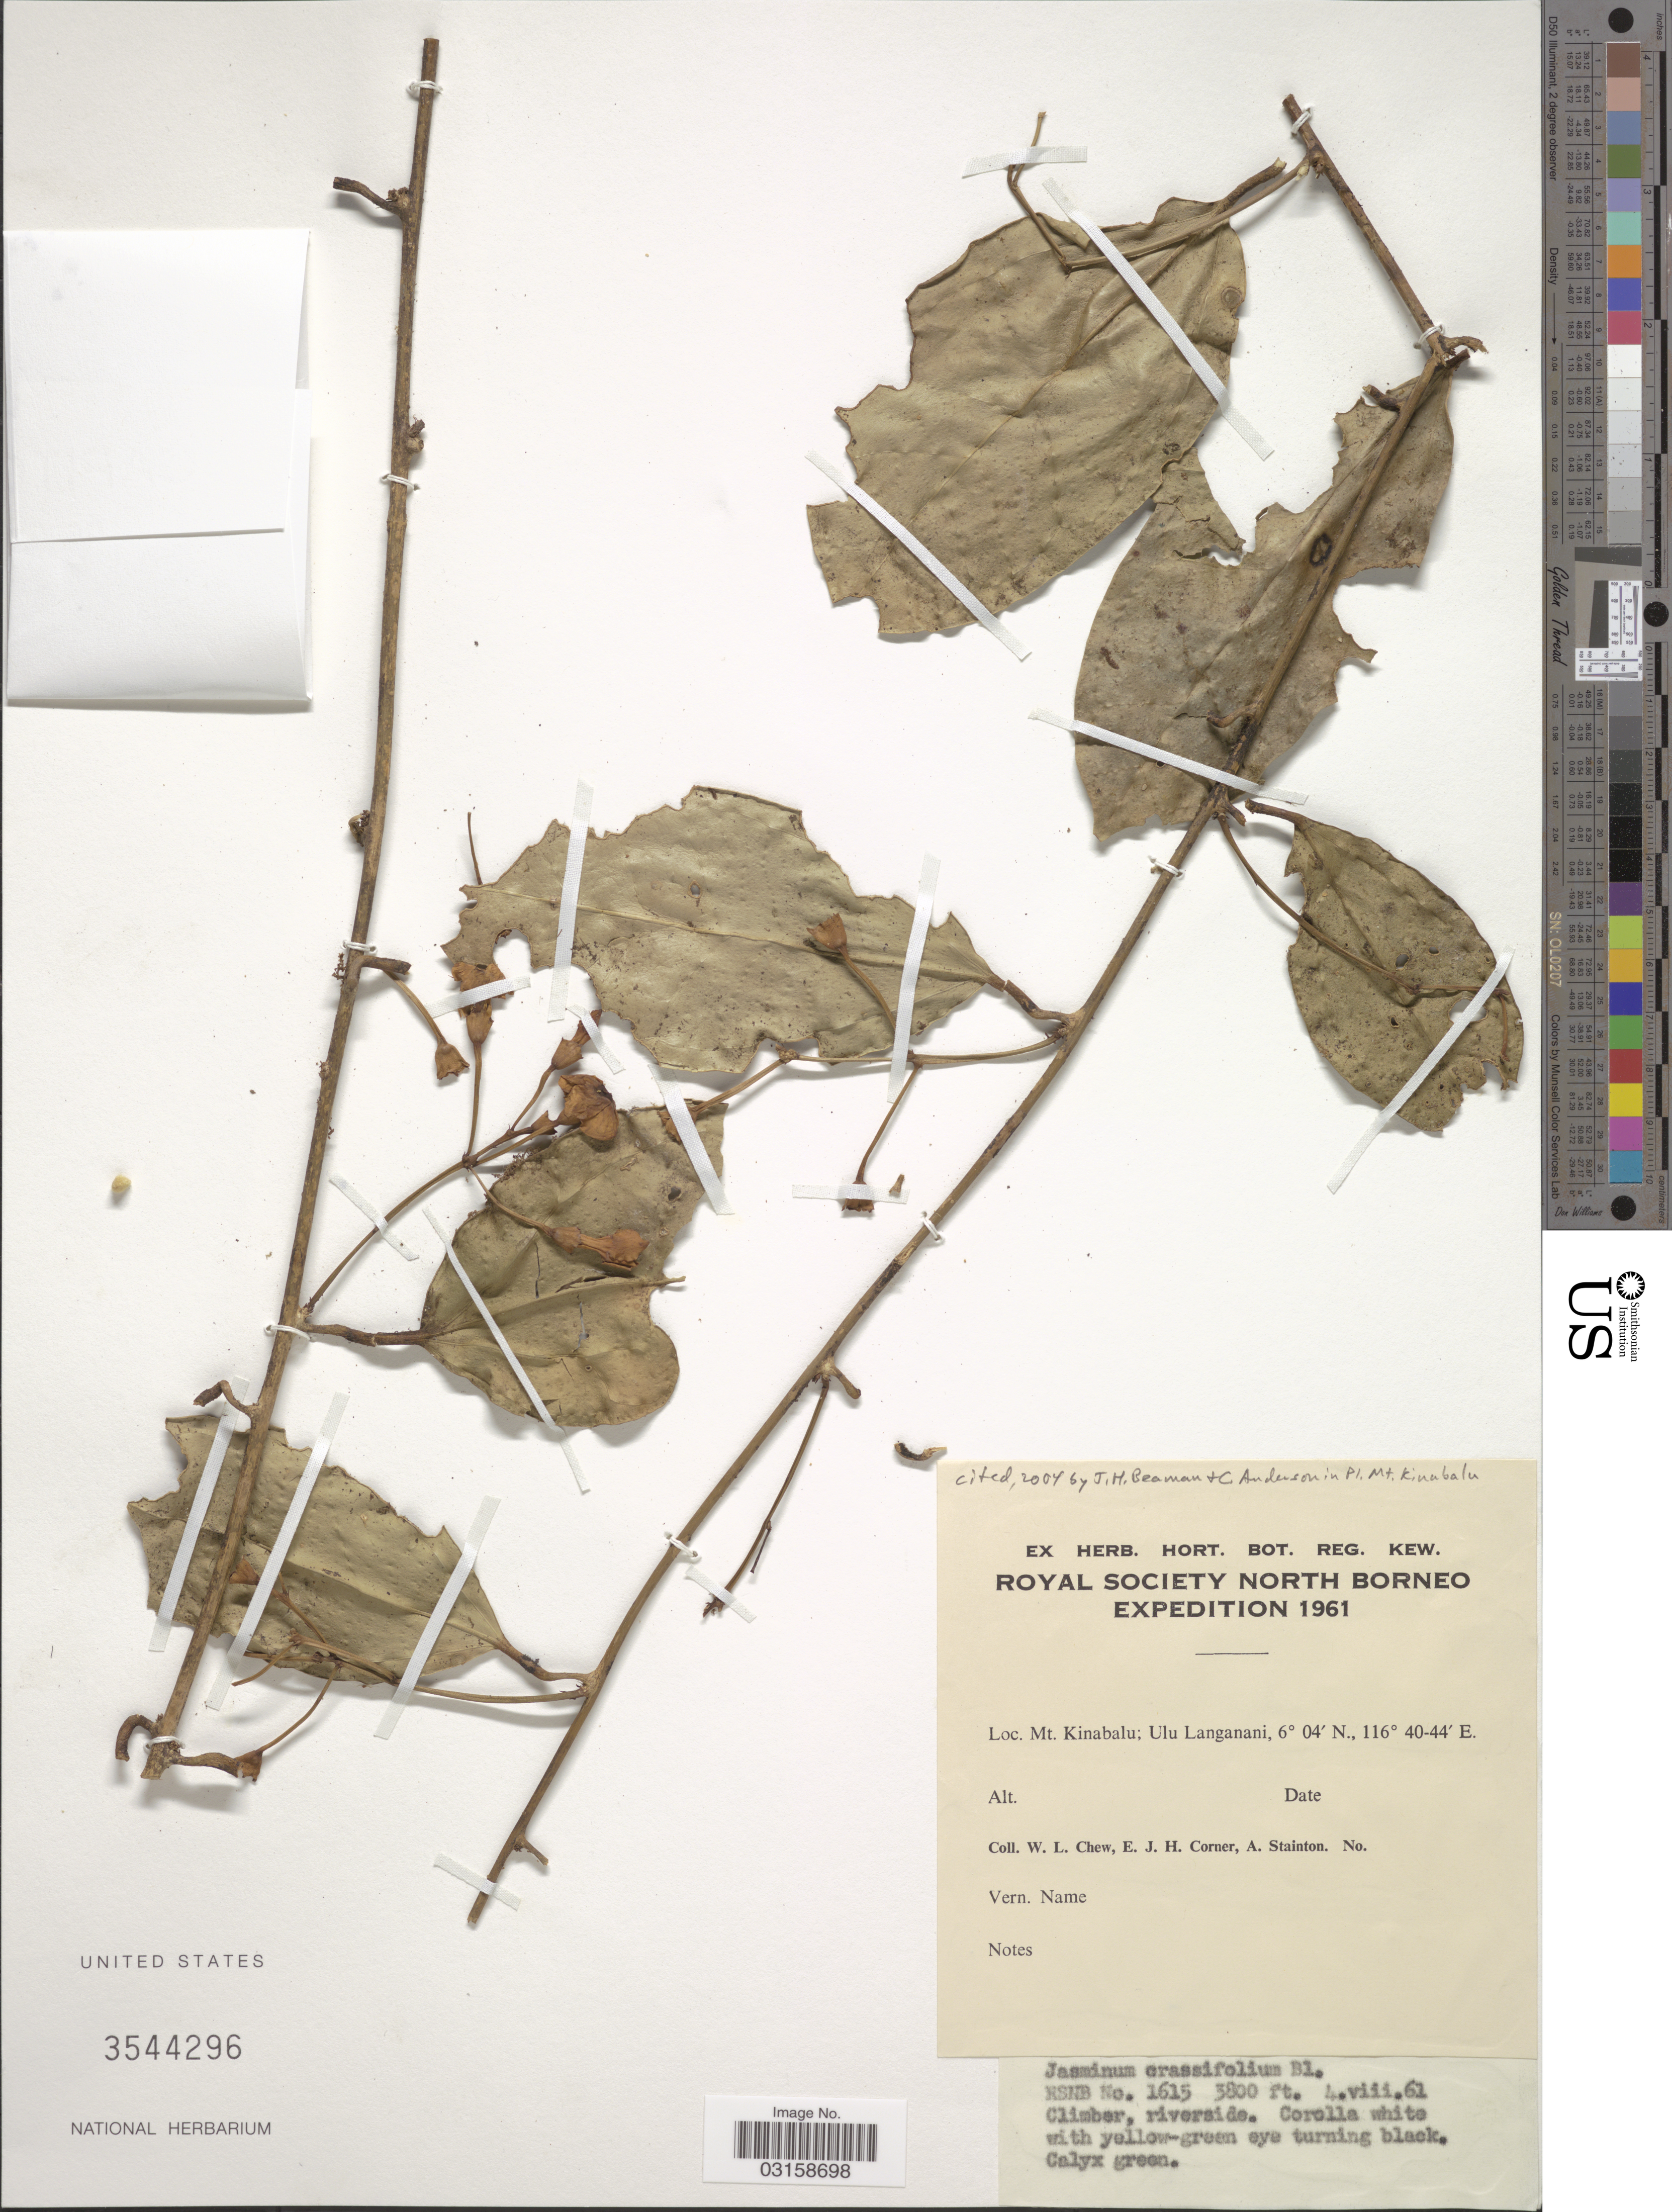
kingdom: Plantae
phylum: Tracheophyta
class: Magnoliopsida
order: Lamiales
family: Oleaceae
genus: Jasminum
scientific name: Jasminum crassifolium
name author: Blume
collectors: W. Chew, E. Corner & A. Stainton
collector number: NSNB1615*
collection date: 1961-08-04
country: Malaysia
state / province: Sabah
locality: Mt. Kinabalu; Ulu Langanani.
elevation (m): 1158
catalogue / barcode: US 3544296